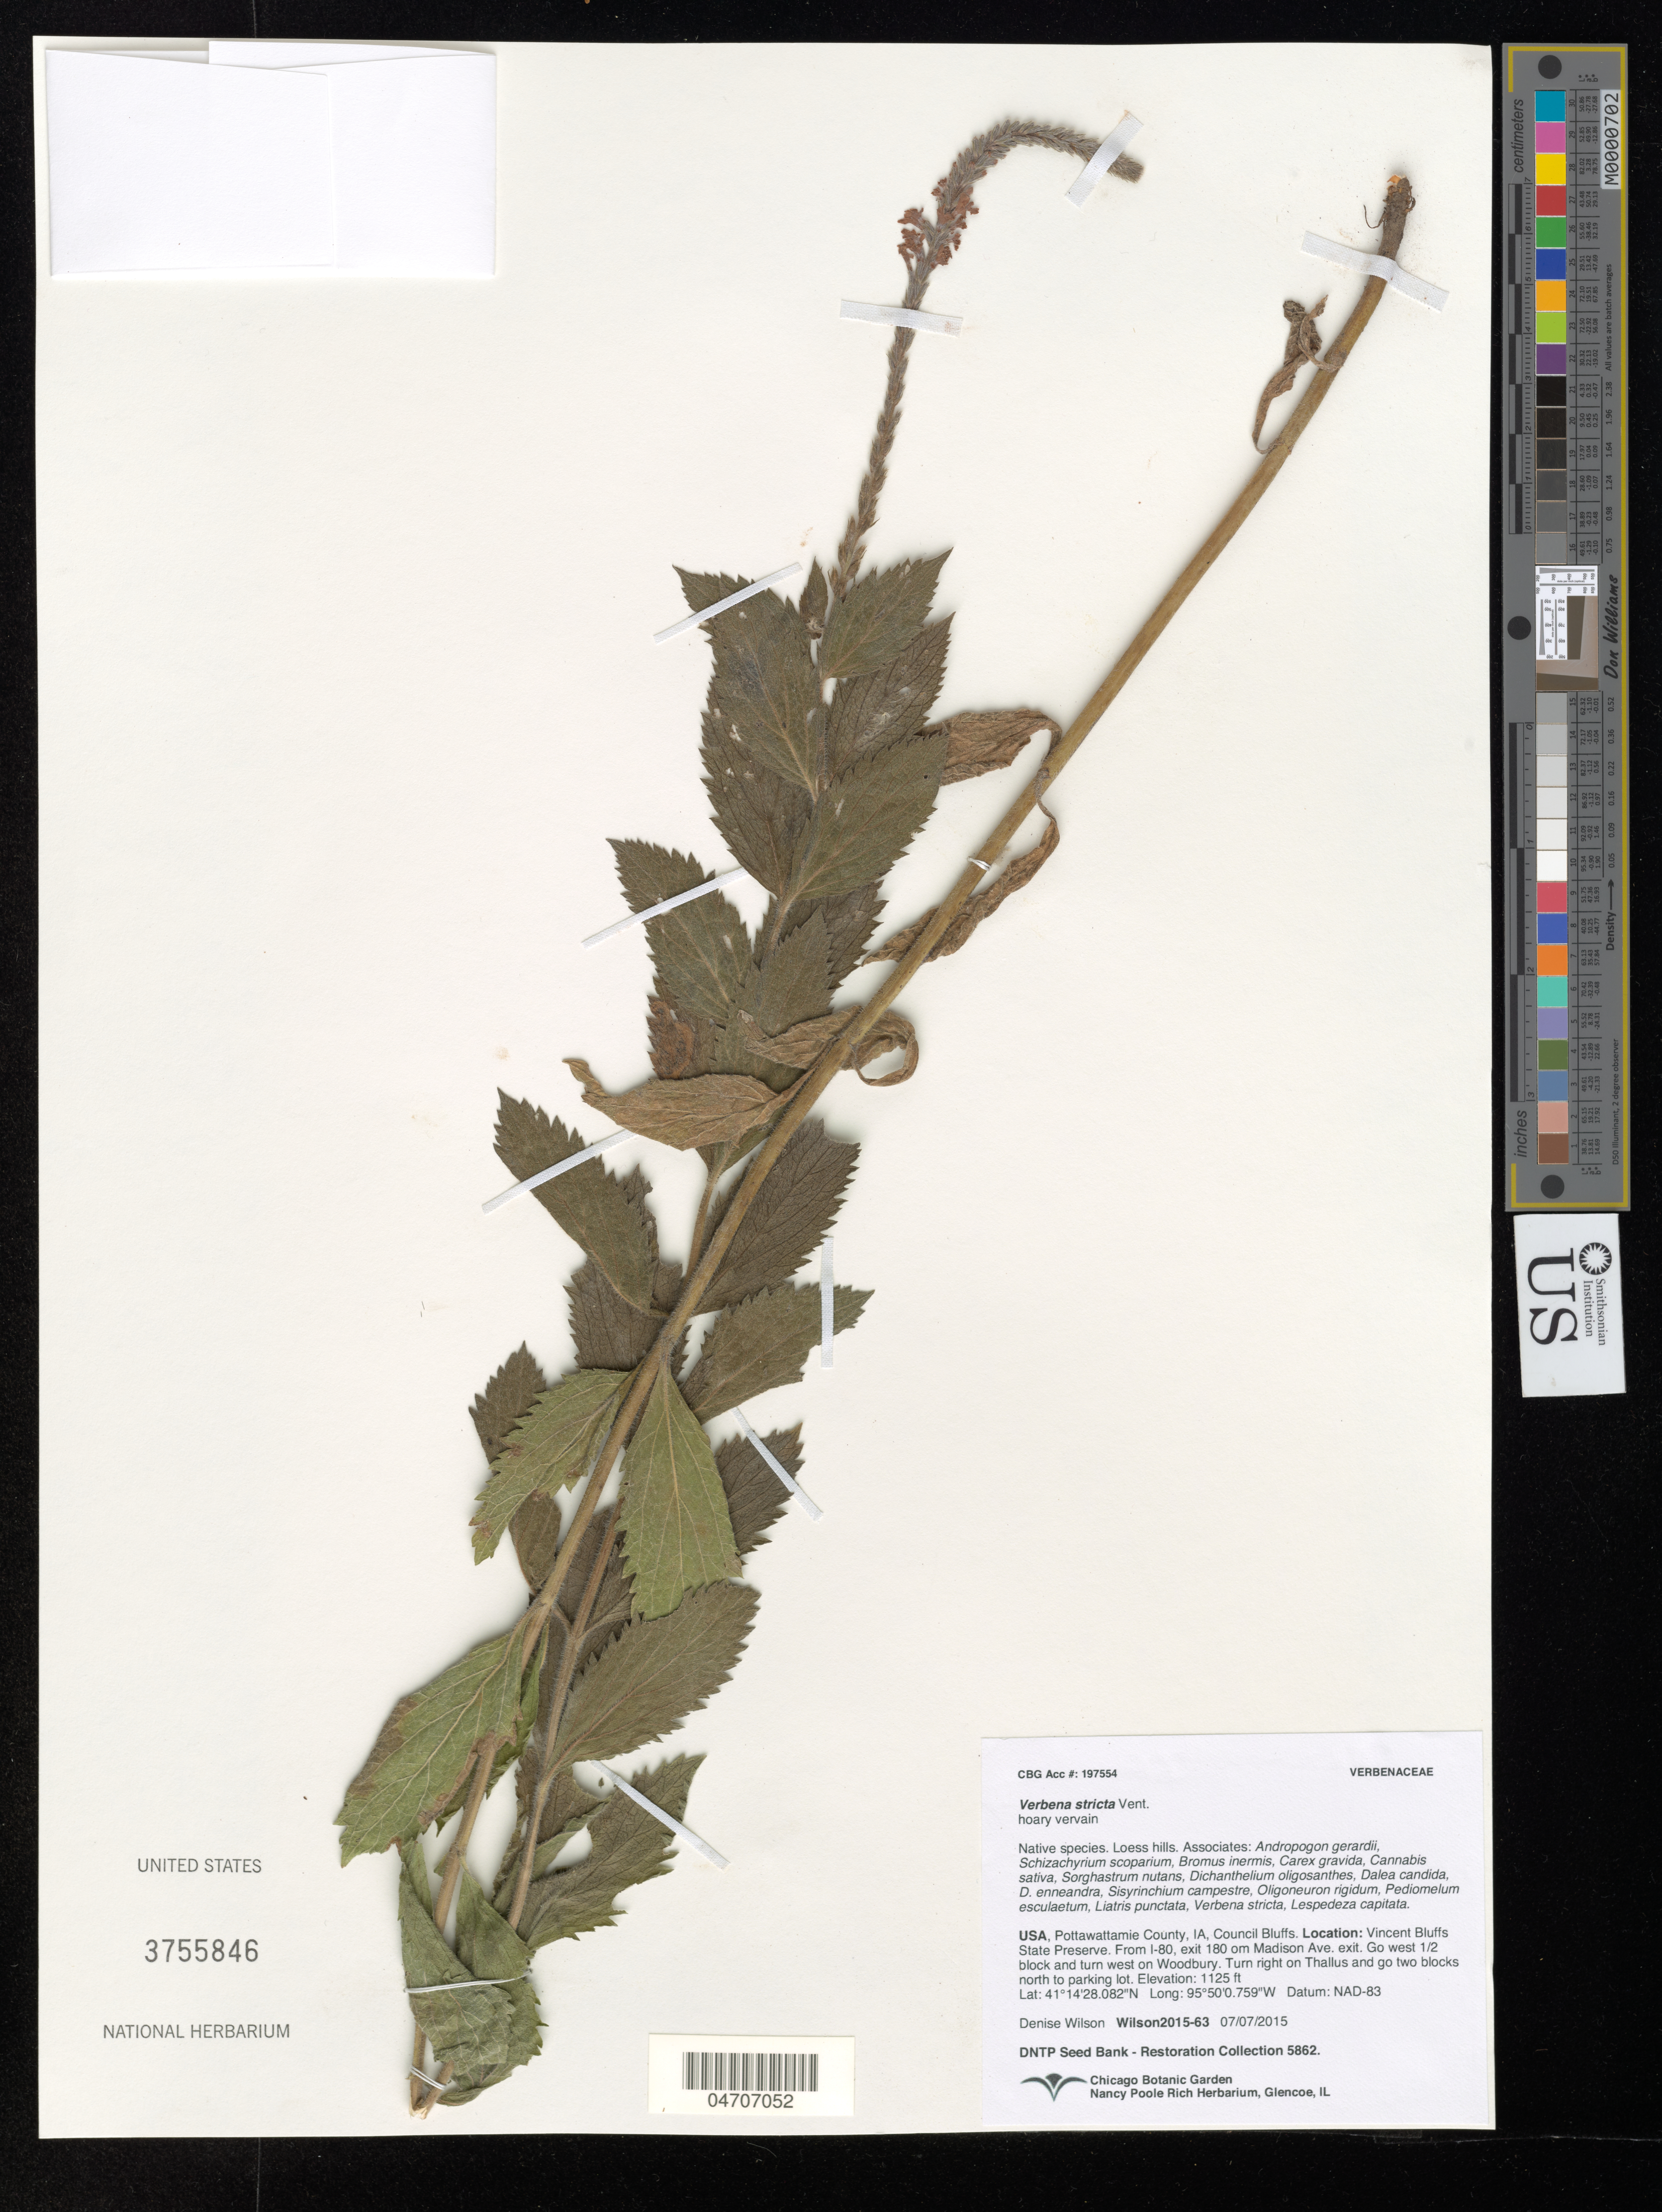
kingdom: Plantae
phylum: Tracheophyta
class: Magnoliopsida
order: Lamiales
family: Verbenaceae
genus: Verbena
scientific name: Verbena stricta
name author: Vent.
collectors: D. Wilson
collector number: Wilson2015-63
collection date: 2015-07-07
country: United States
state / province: Iowa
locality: Pottawattamie County, Council Bluffs. Vincent Bluffs State Preserve. From I-80, exit I80 om Madison Ave. exit. Go west ½ block and turn west on Woodbury. Turn right on Thallus and go two blocks north to the parking lot.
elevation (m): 343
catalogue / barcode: US 3755846